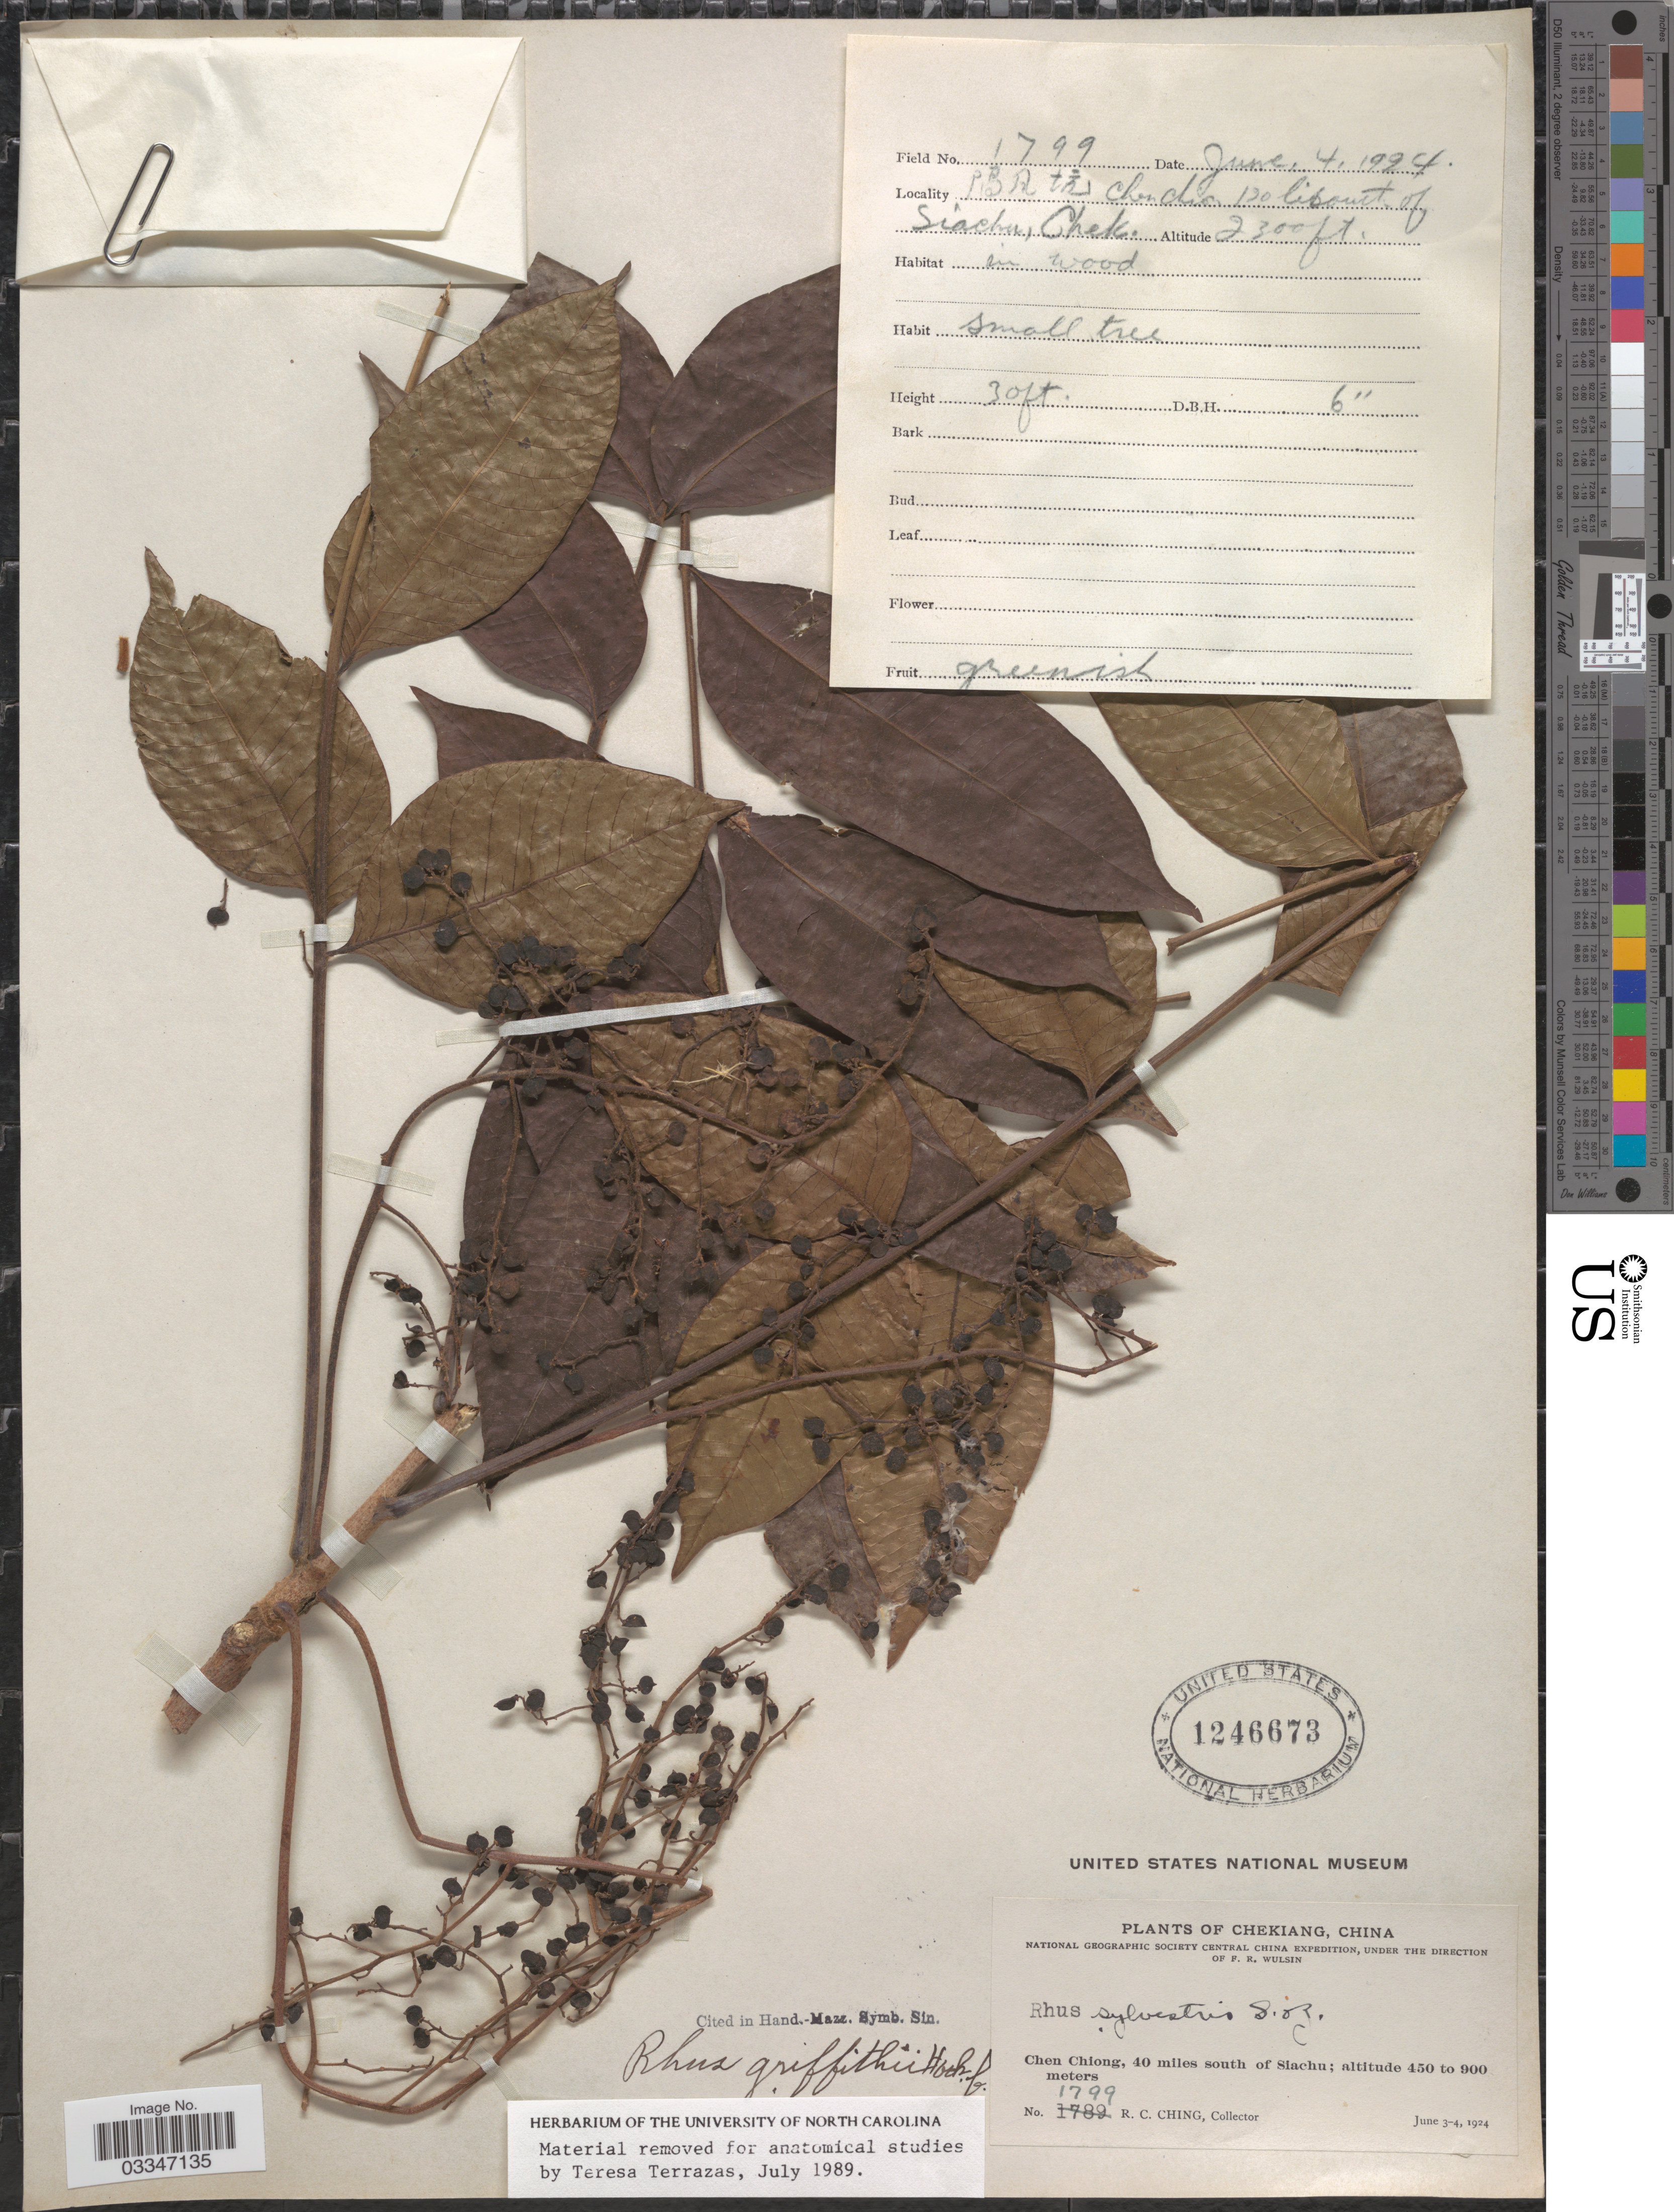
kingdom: Plantae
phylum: Tracheophyta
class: Magnoliopsida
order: Sapindales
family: Anacardiaceae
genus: Rhus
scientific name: Rhus griffithii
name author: Hook. f.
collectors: R. C. Ching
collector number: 1799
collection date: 1924-06-04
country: China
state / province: Sichuan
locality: Chen Chiong, 120 li south of Siachu.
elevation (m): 701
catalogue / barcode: US 1246673